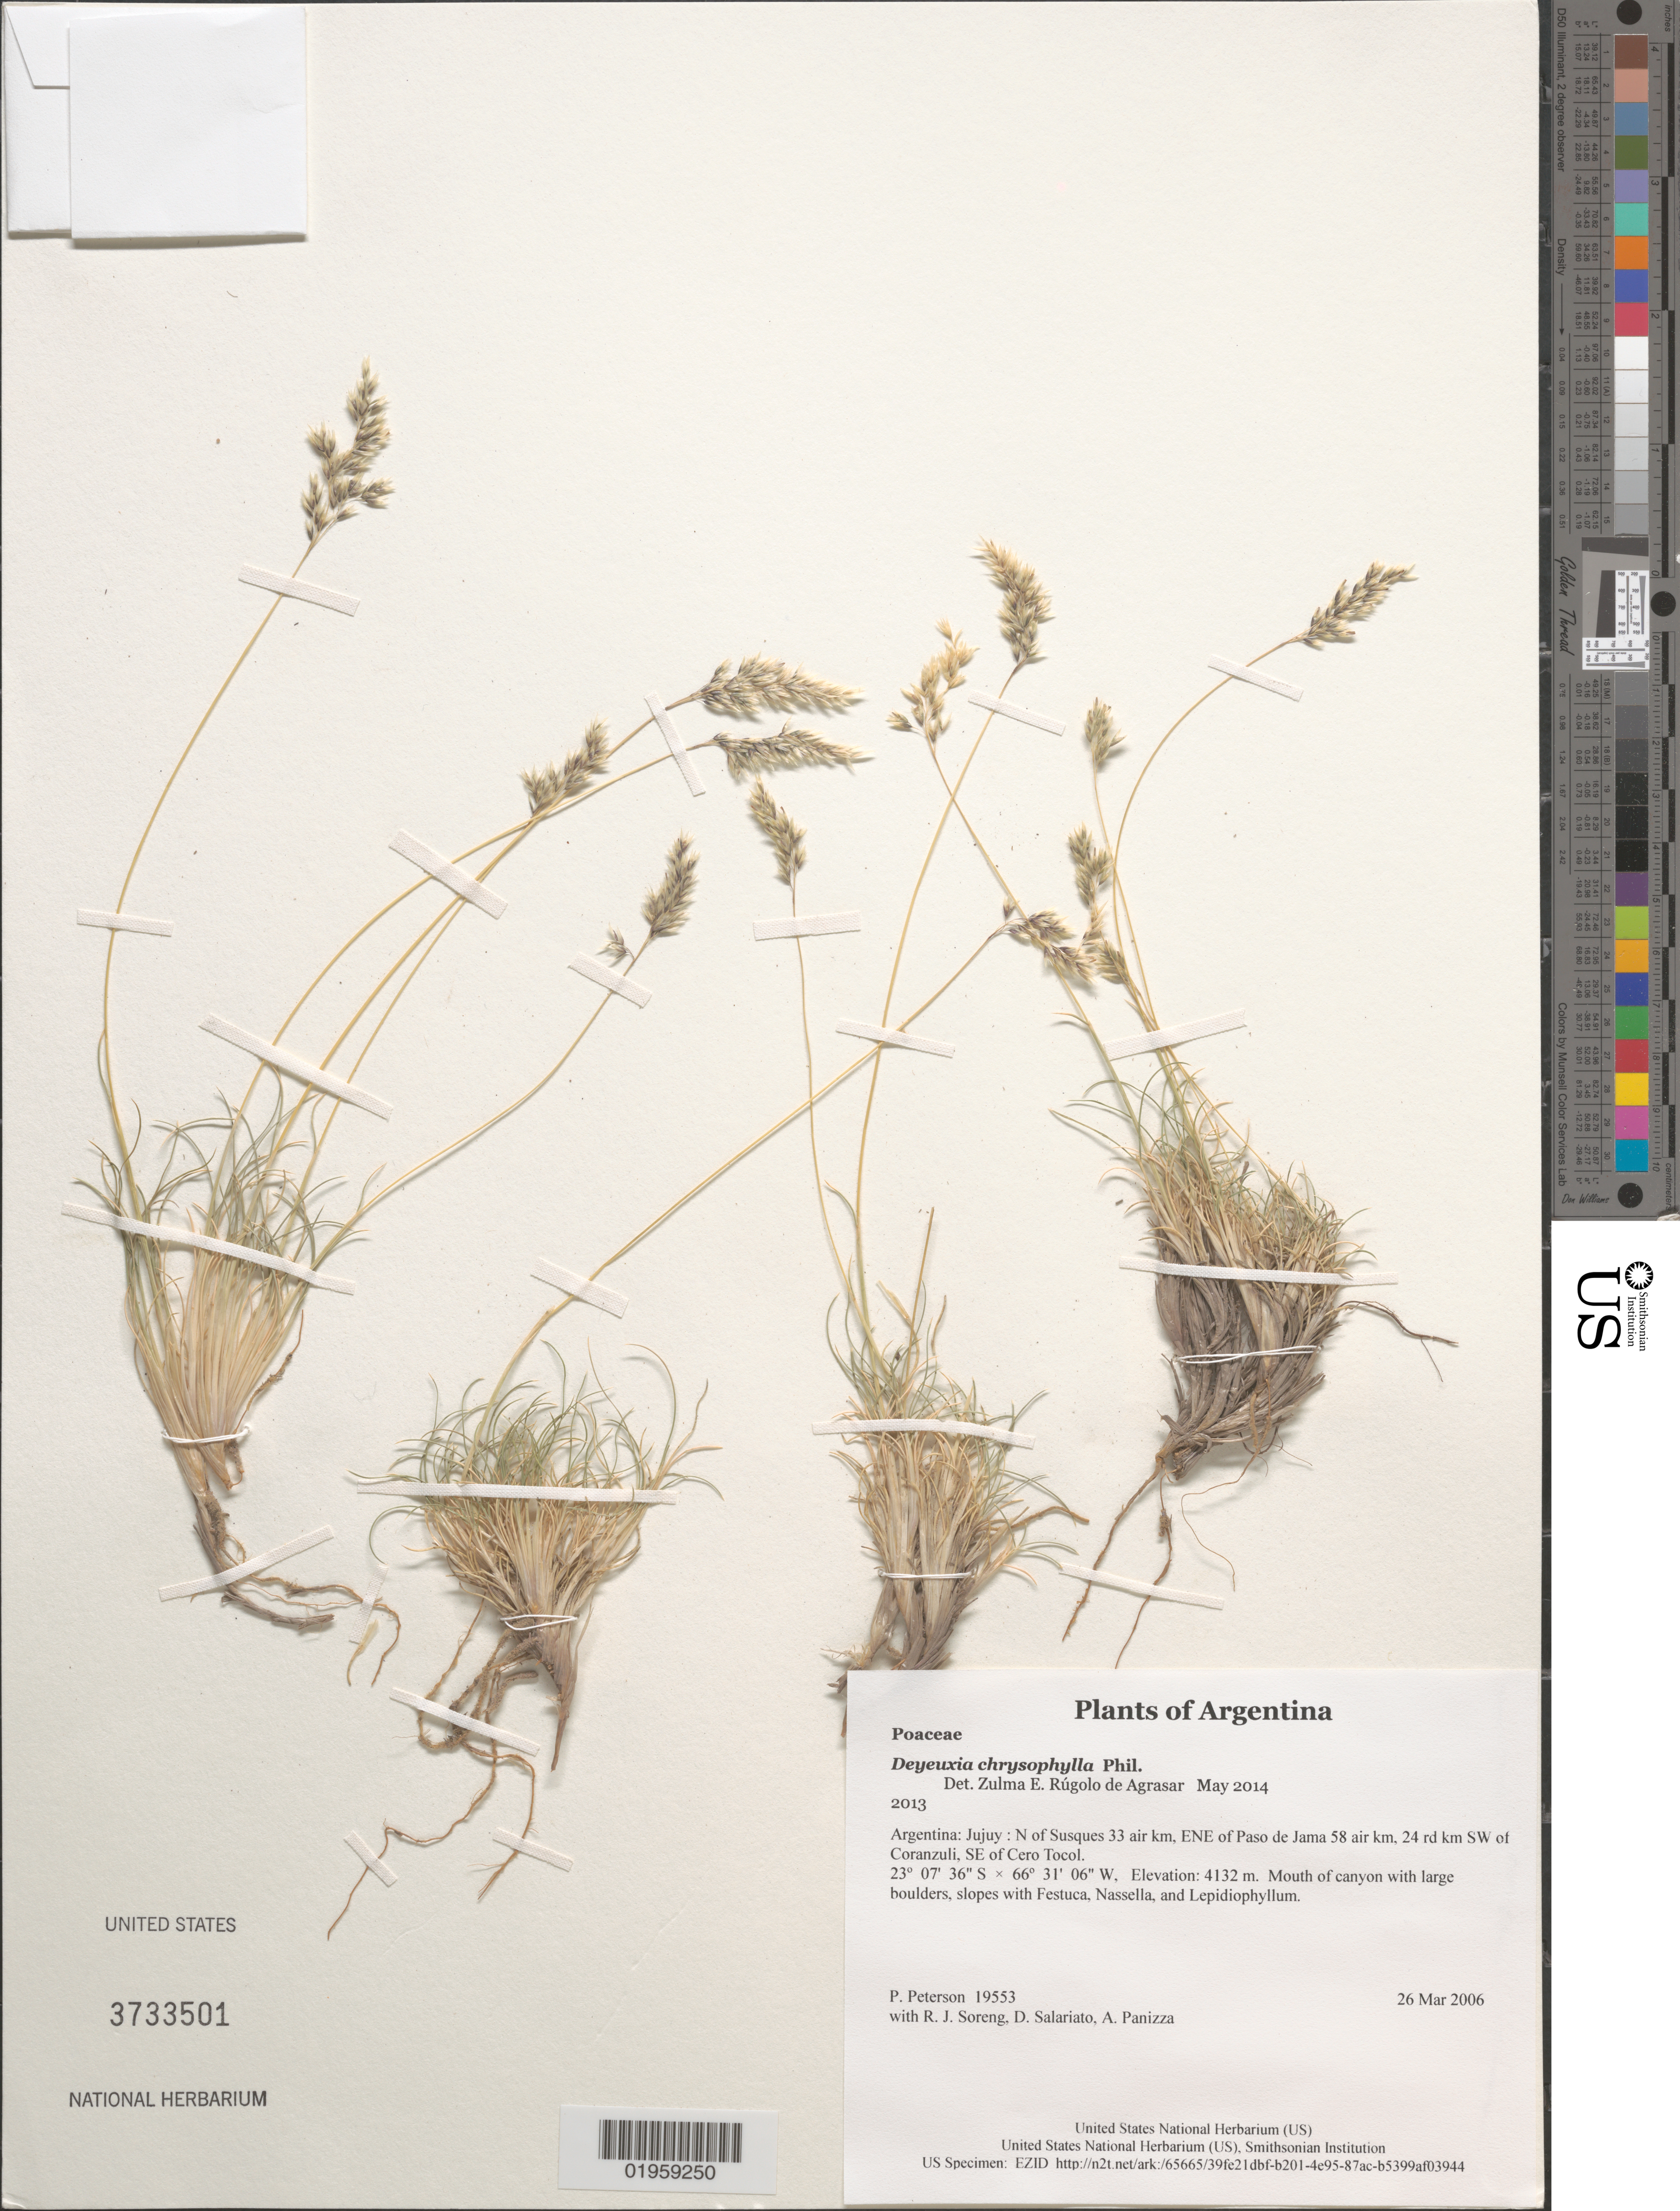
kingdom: Plantae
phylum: Tracheophyta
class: Liliopsida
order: Poales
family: Poaceae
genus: Deyeuxia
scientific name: Deyeuxia chrysophylla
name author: Phil.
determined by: Rúgolo de Agrasar, Z. E.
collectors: P. M. Peterson, R. J. Soreng, D. Salariato & A. Panizza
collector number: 19553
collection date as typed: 26 Mar 2006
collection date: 2006-03-26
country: Argentina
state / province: Jujuy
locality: N of Susques 33 air km, ENE of Paso de Jama 58 air km, 24 rd km SW of Coranzuli, SE of Cero Tocol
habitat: Mouth of canyon with large boulders, slopes with Festuca, Nassella, and Lepidiophyllum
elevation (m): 4132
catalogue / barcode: US 3733501